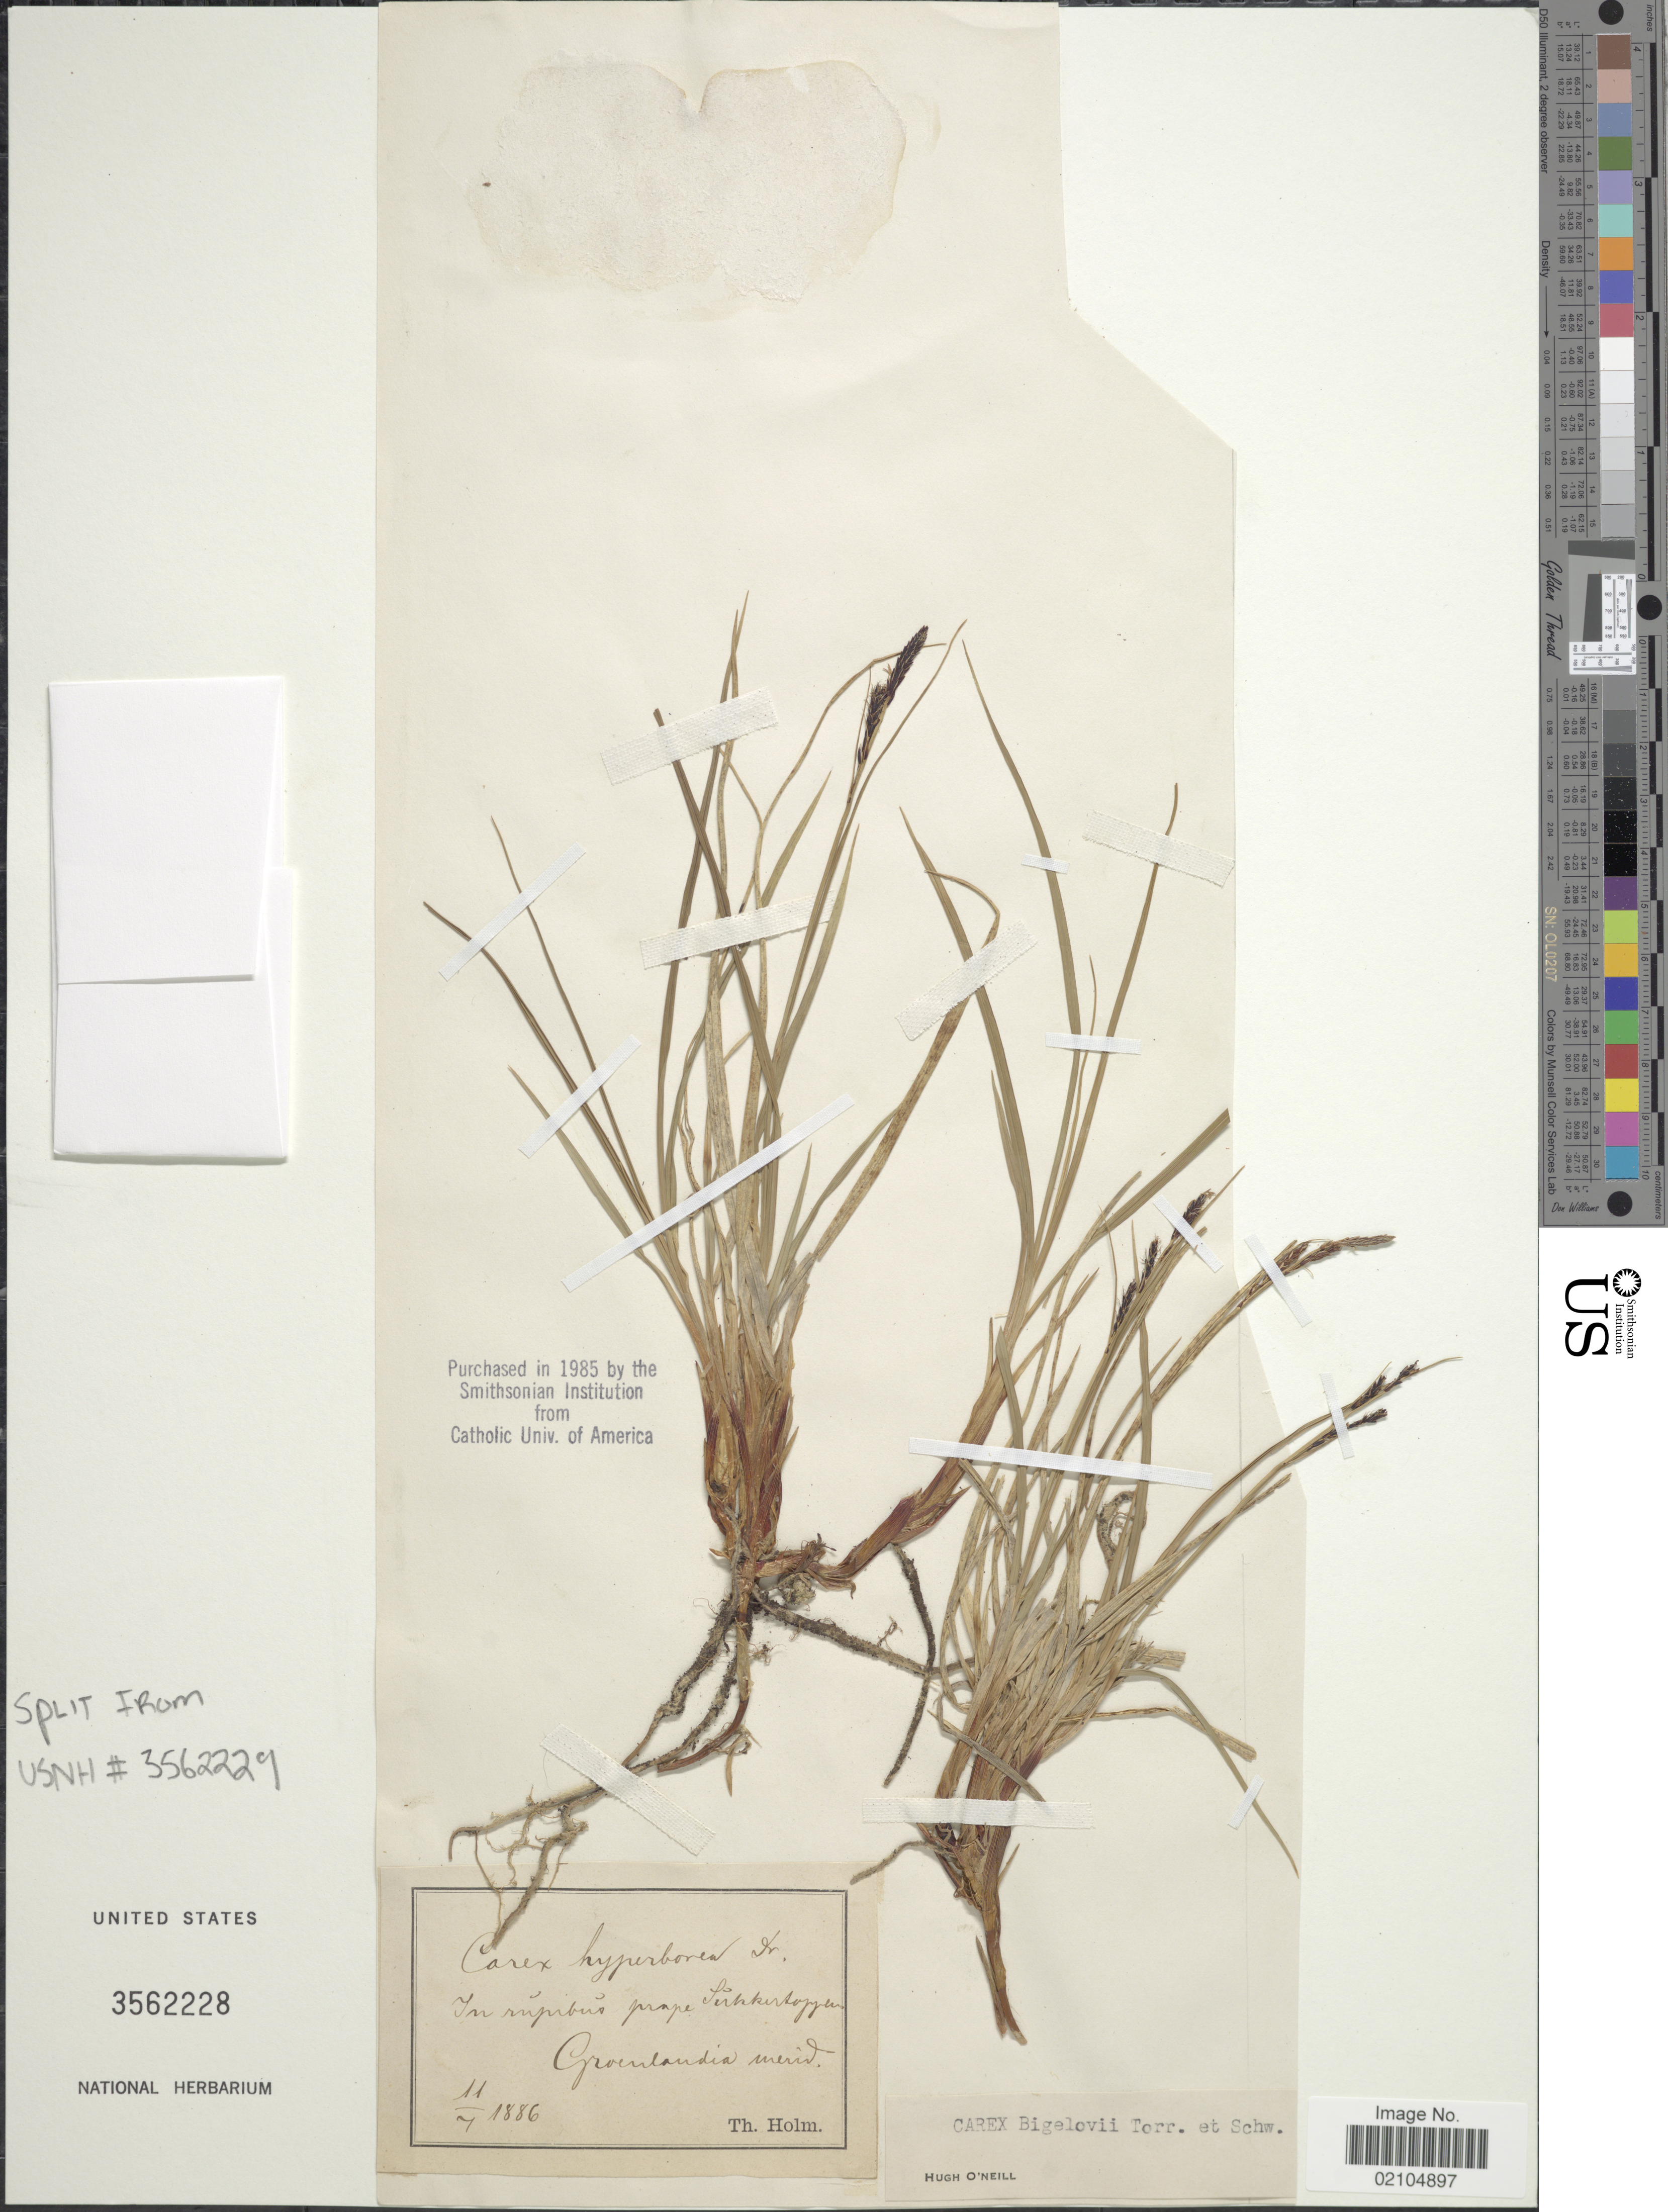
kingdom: Plantae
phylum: Tracheophyta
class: Liliopsida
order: Poales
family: Cyperaceae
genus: Carex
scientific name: Carex bigelowii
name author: Torr. ex Schwein.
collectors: T. Holm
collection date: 1886-07-11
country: Greenland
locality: In rupisbus prope Sukkertoppen, Groenlandia merid.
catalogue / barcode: US 3562228